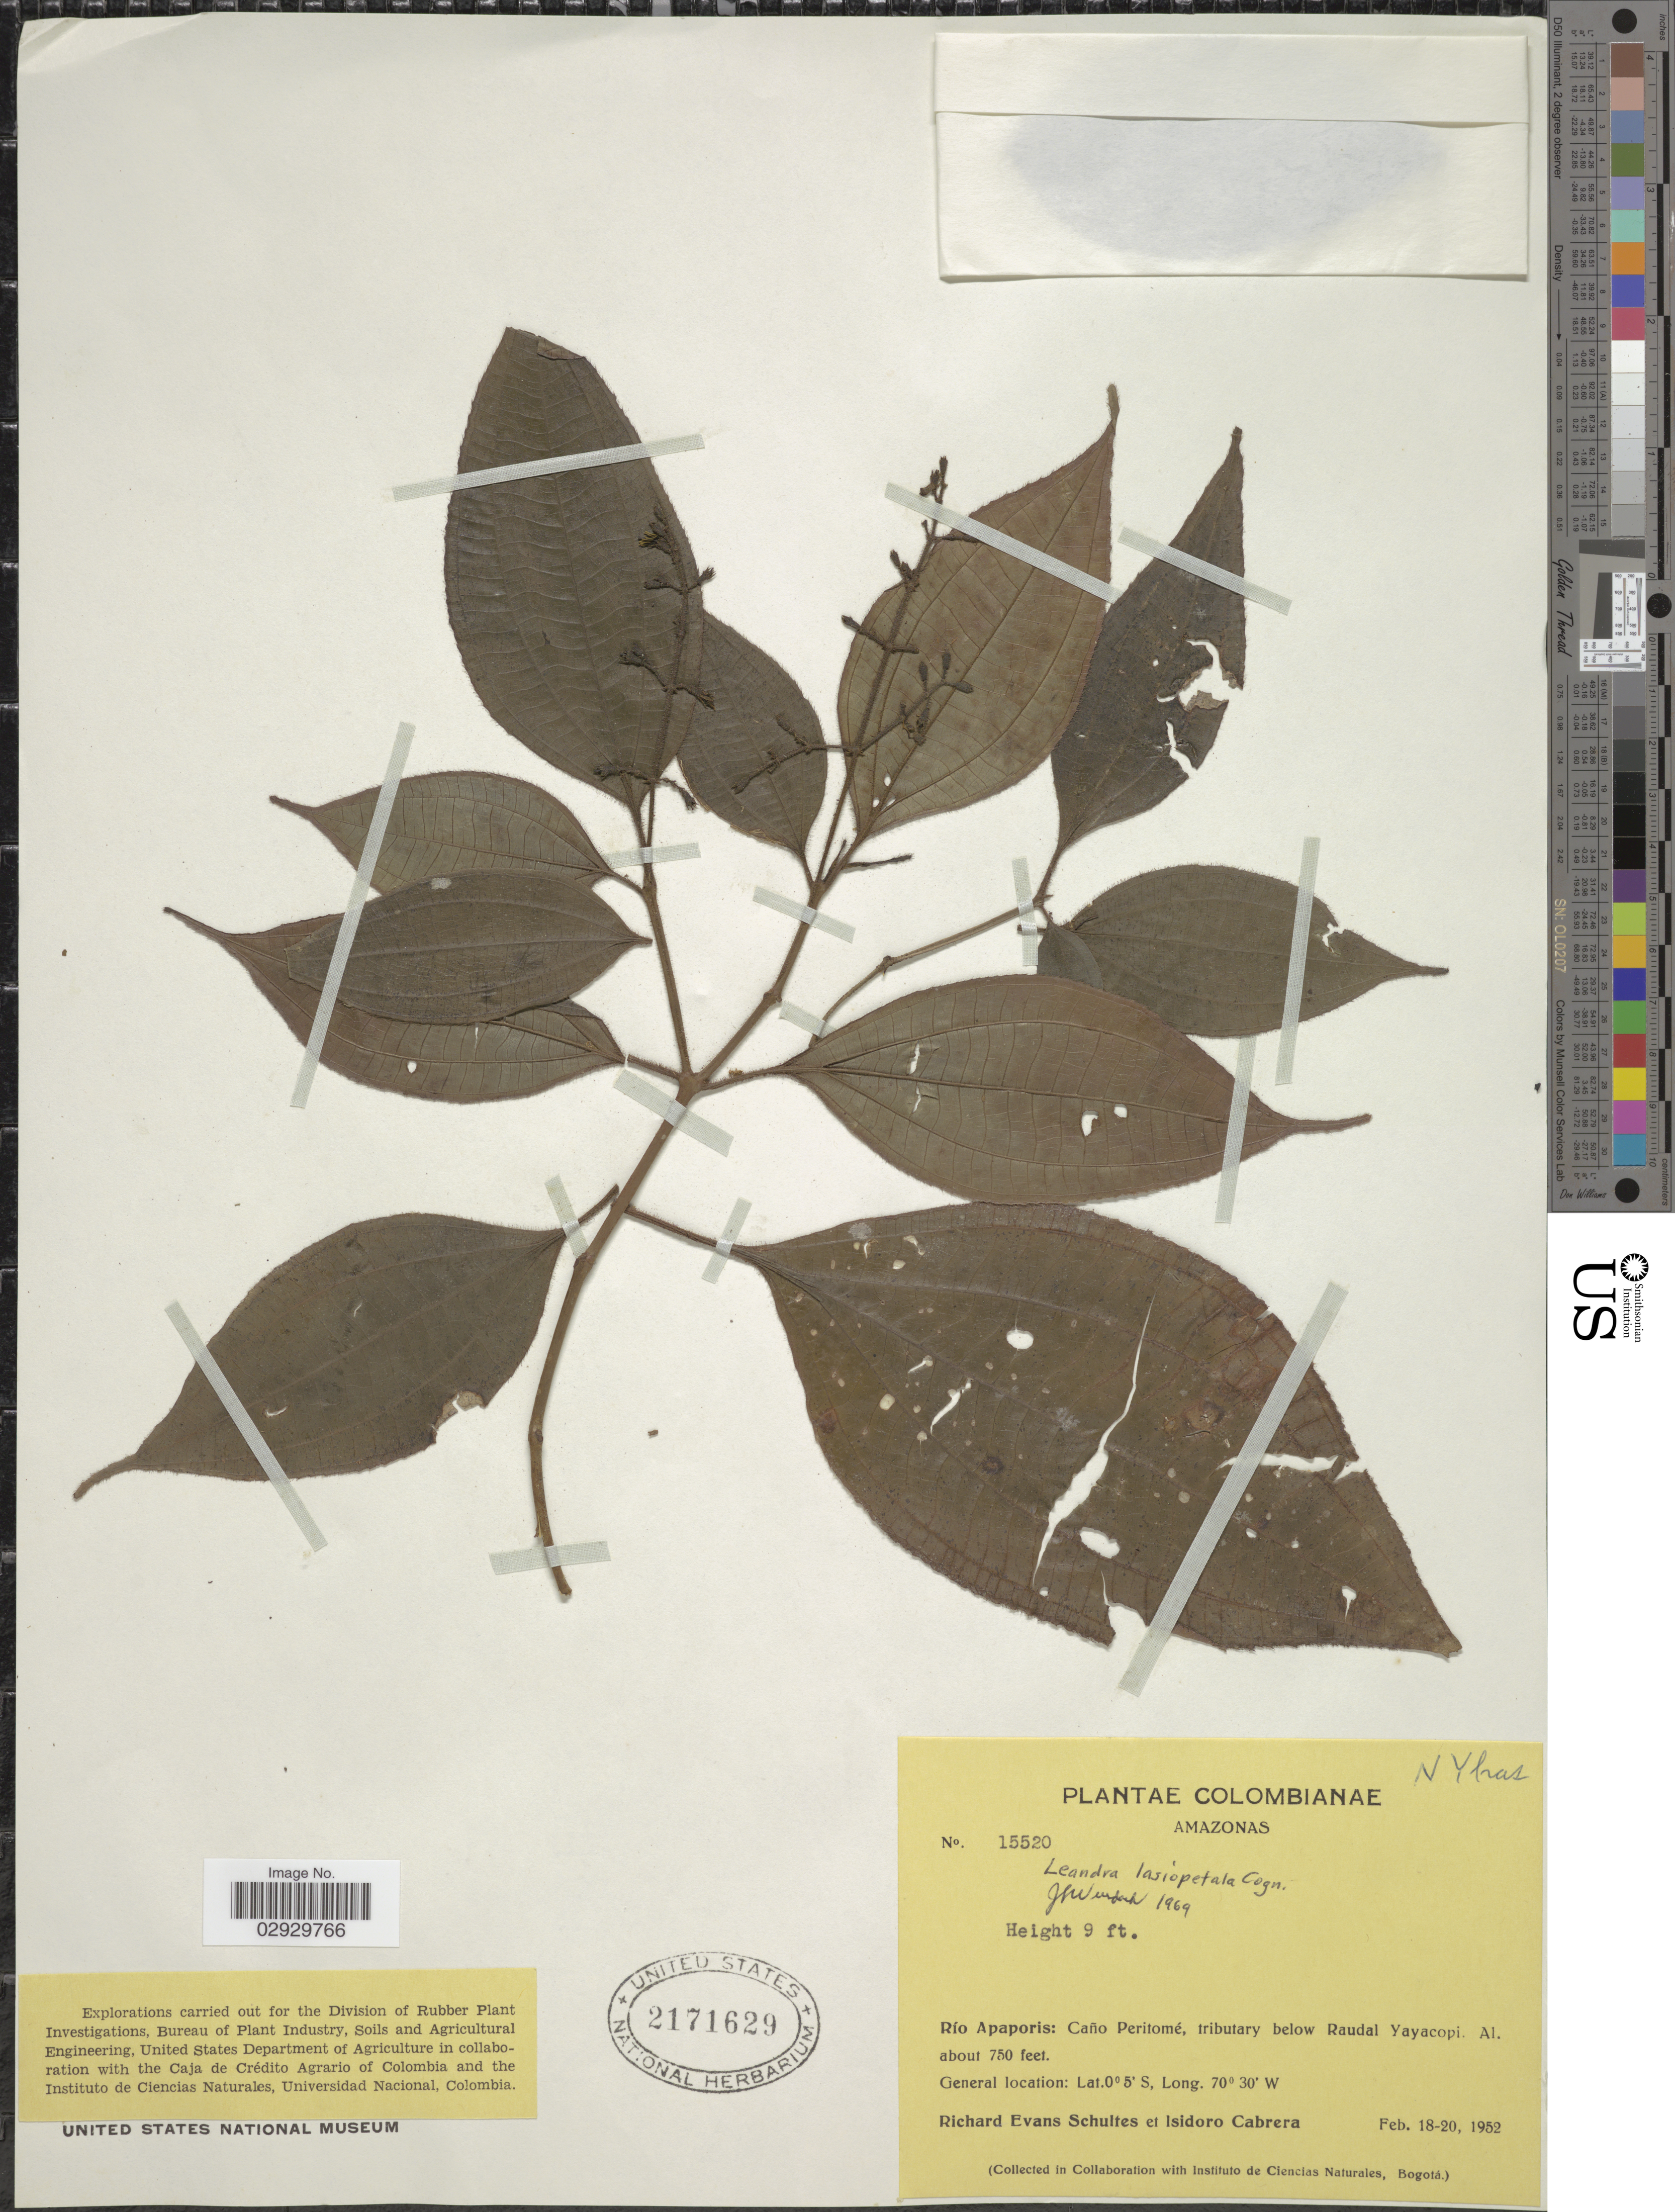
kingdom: Plantae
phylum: Tracheophyta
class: Magnoliopsida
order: Myrtales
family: Melastomataceae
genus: Leandra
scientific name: Leandra lasiopetala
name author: Cogn.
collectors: R. E. Schultes & I. Cabrera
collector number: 15520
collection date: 1952-02-18/1952-02-20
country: Colombia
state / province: Amazônas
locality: Río Apaporis: Caño Peritomé, tributary below Raudal Yayacopi.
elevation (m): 229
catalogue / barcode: US 2171629